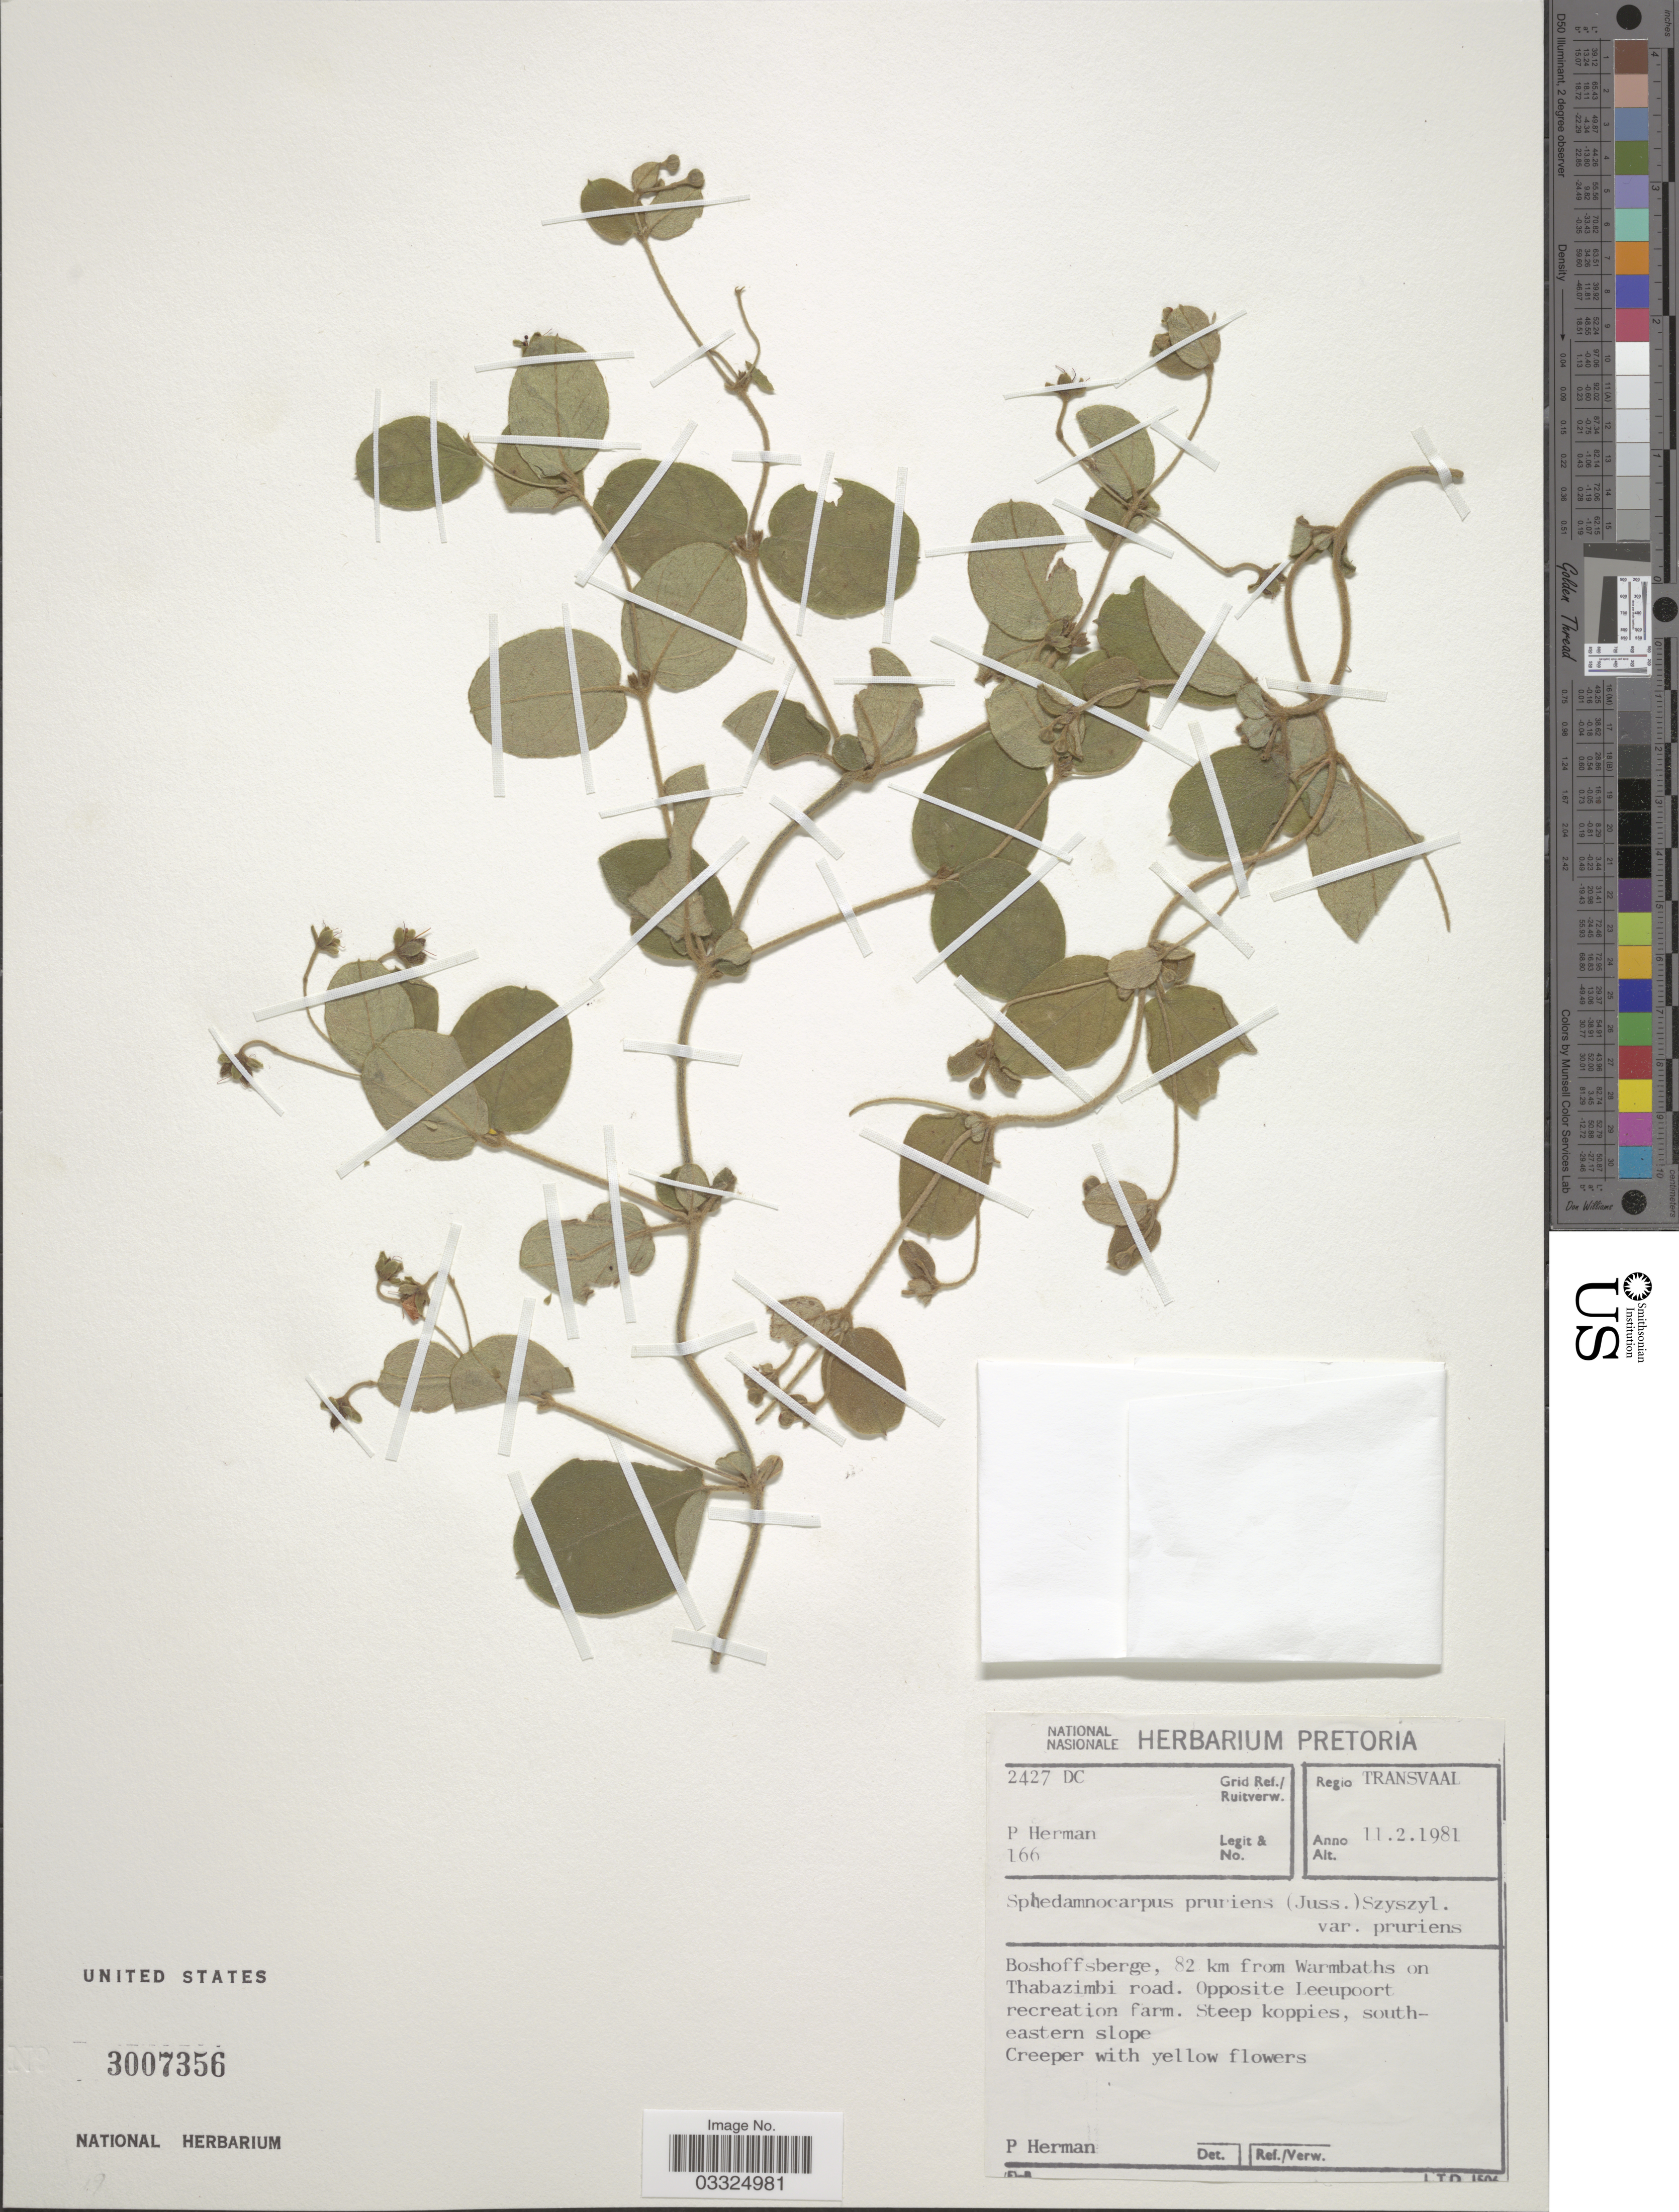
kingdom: Plantae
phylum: Tracheophyta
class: Magnoliopsida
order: Malpighiales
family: Malpighiaceae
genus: Sphedamnocarpus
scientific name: Sphedamnocarpus pruriens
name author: (A. Juss.) Szyszyl.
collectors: P. Herman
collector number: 166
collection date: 1981-02-11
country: South Africa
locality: Regio Transvaal. Boshoffberge, 82 km from Warmbaths on Thabazimbi road. Opposite Leeupoort recreation farm.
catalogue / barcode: US 3007356